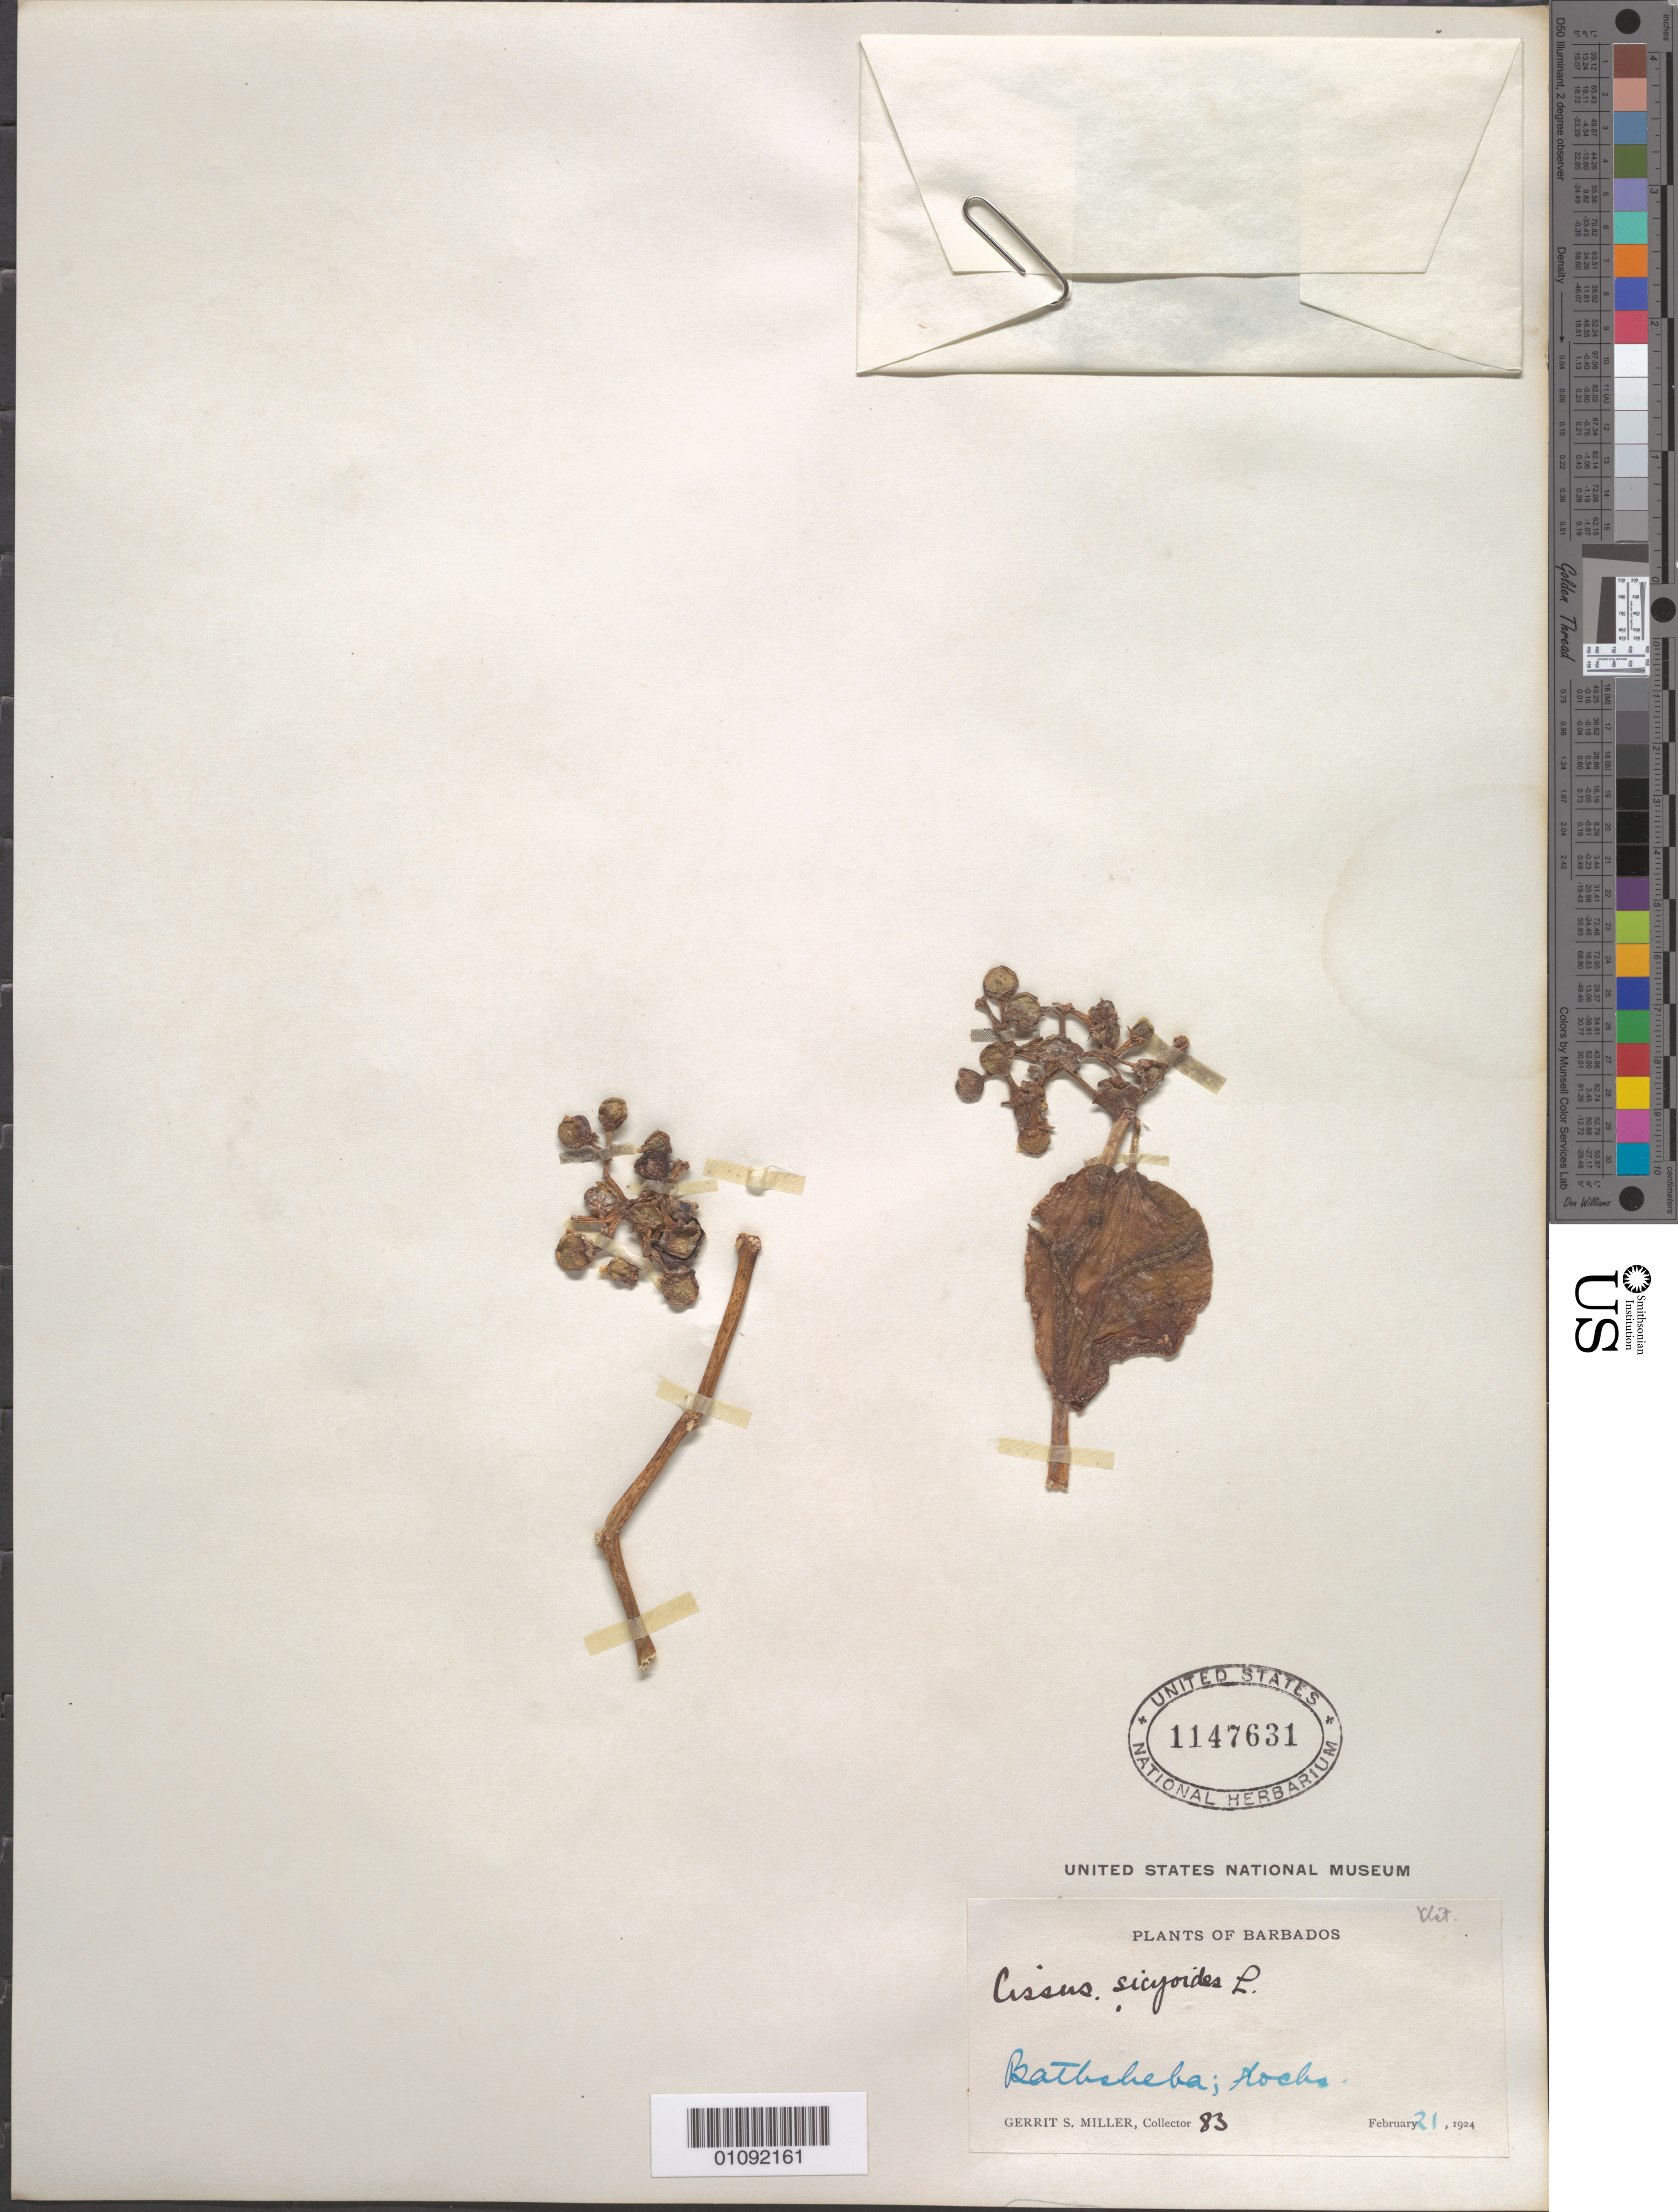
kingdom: Plantae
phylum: Tracheophyta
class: Magnoliopsida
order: Vitales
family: Vitaceae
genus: Cissus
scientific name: Cissus verticillata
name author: (L.) Nicolson & C.E. Jarvis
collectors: G. S. Miller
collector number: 83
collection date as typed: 21 Feb 1924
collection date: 1924-02-21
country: Barbados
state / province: Saint Joseph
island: Barbados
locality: Bathsheba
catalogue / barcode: US 1147631